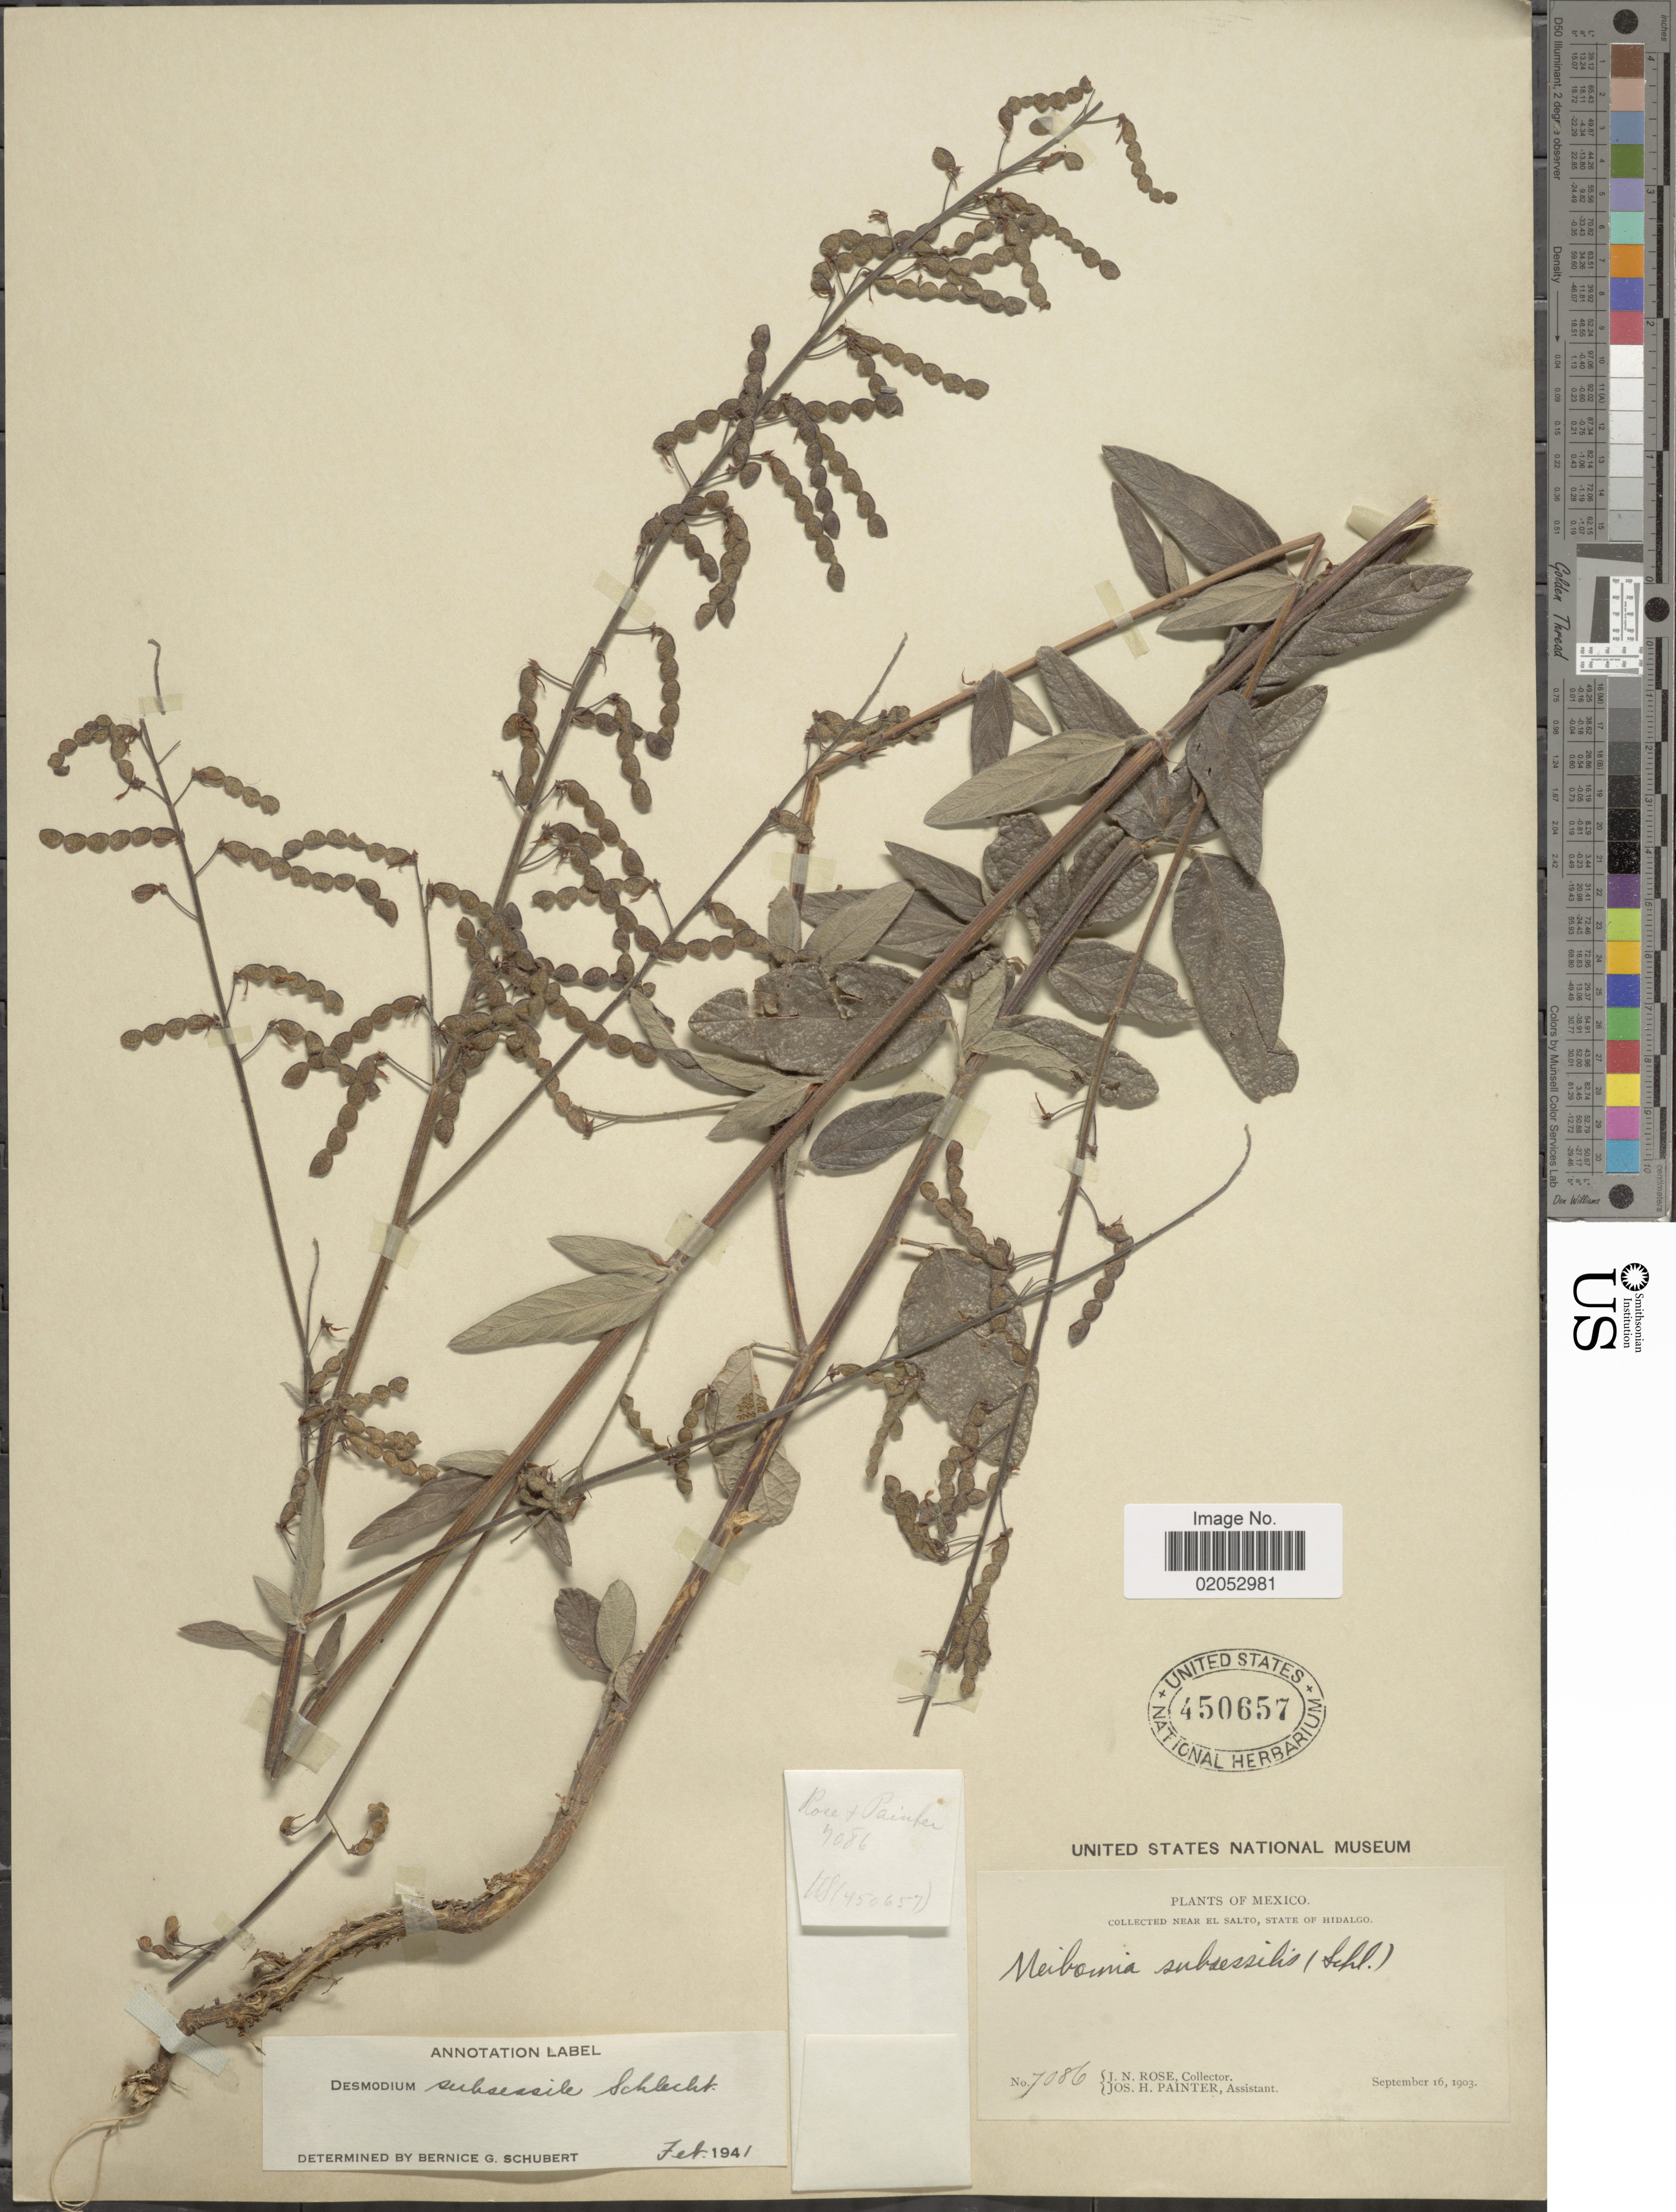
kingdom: Plantae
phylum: Tracheophyta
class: Magnoliopsida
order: Fabales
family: Fabaceae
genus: Desmodium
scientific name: Desmodium subsessile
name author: Seaton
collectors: J. N. Rose & J. H. Painter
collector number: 7086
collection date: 1903-09-16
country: Mexico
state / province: Hidalgo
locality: Near El Salto, State of Hidalgo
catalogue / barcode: US 450657